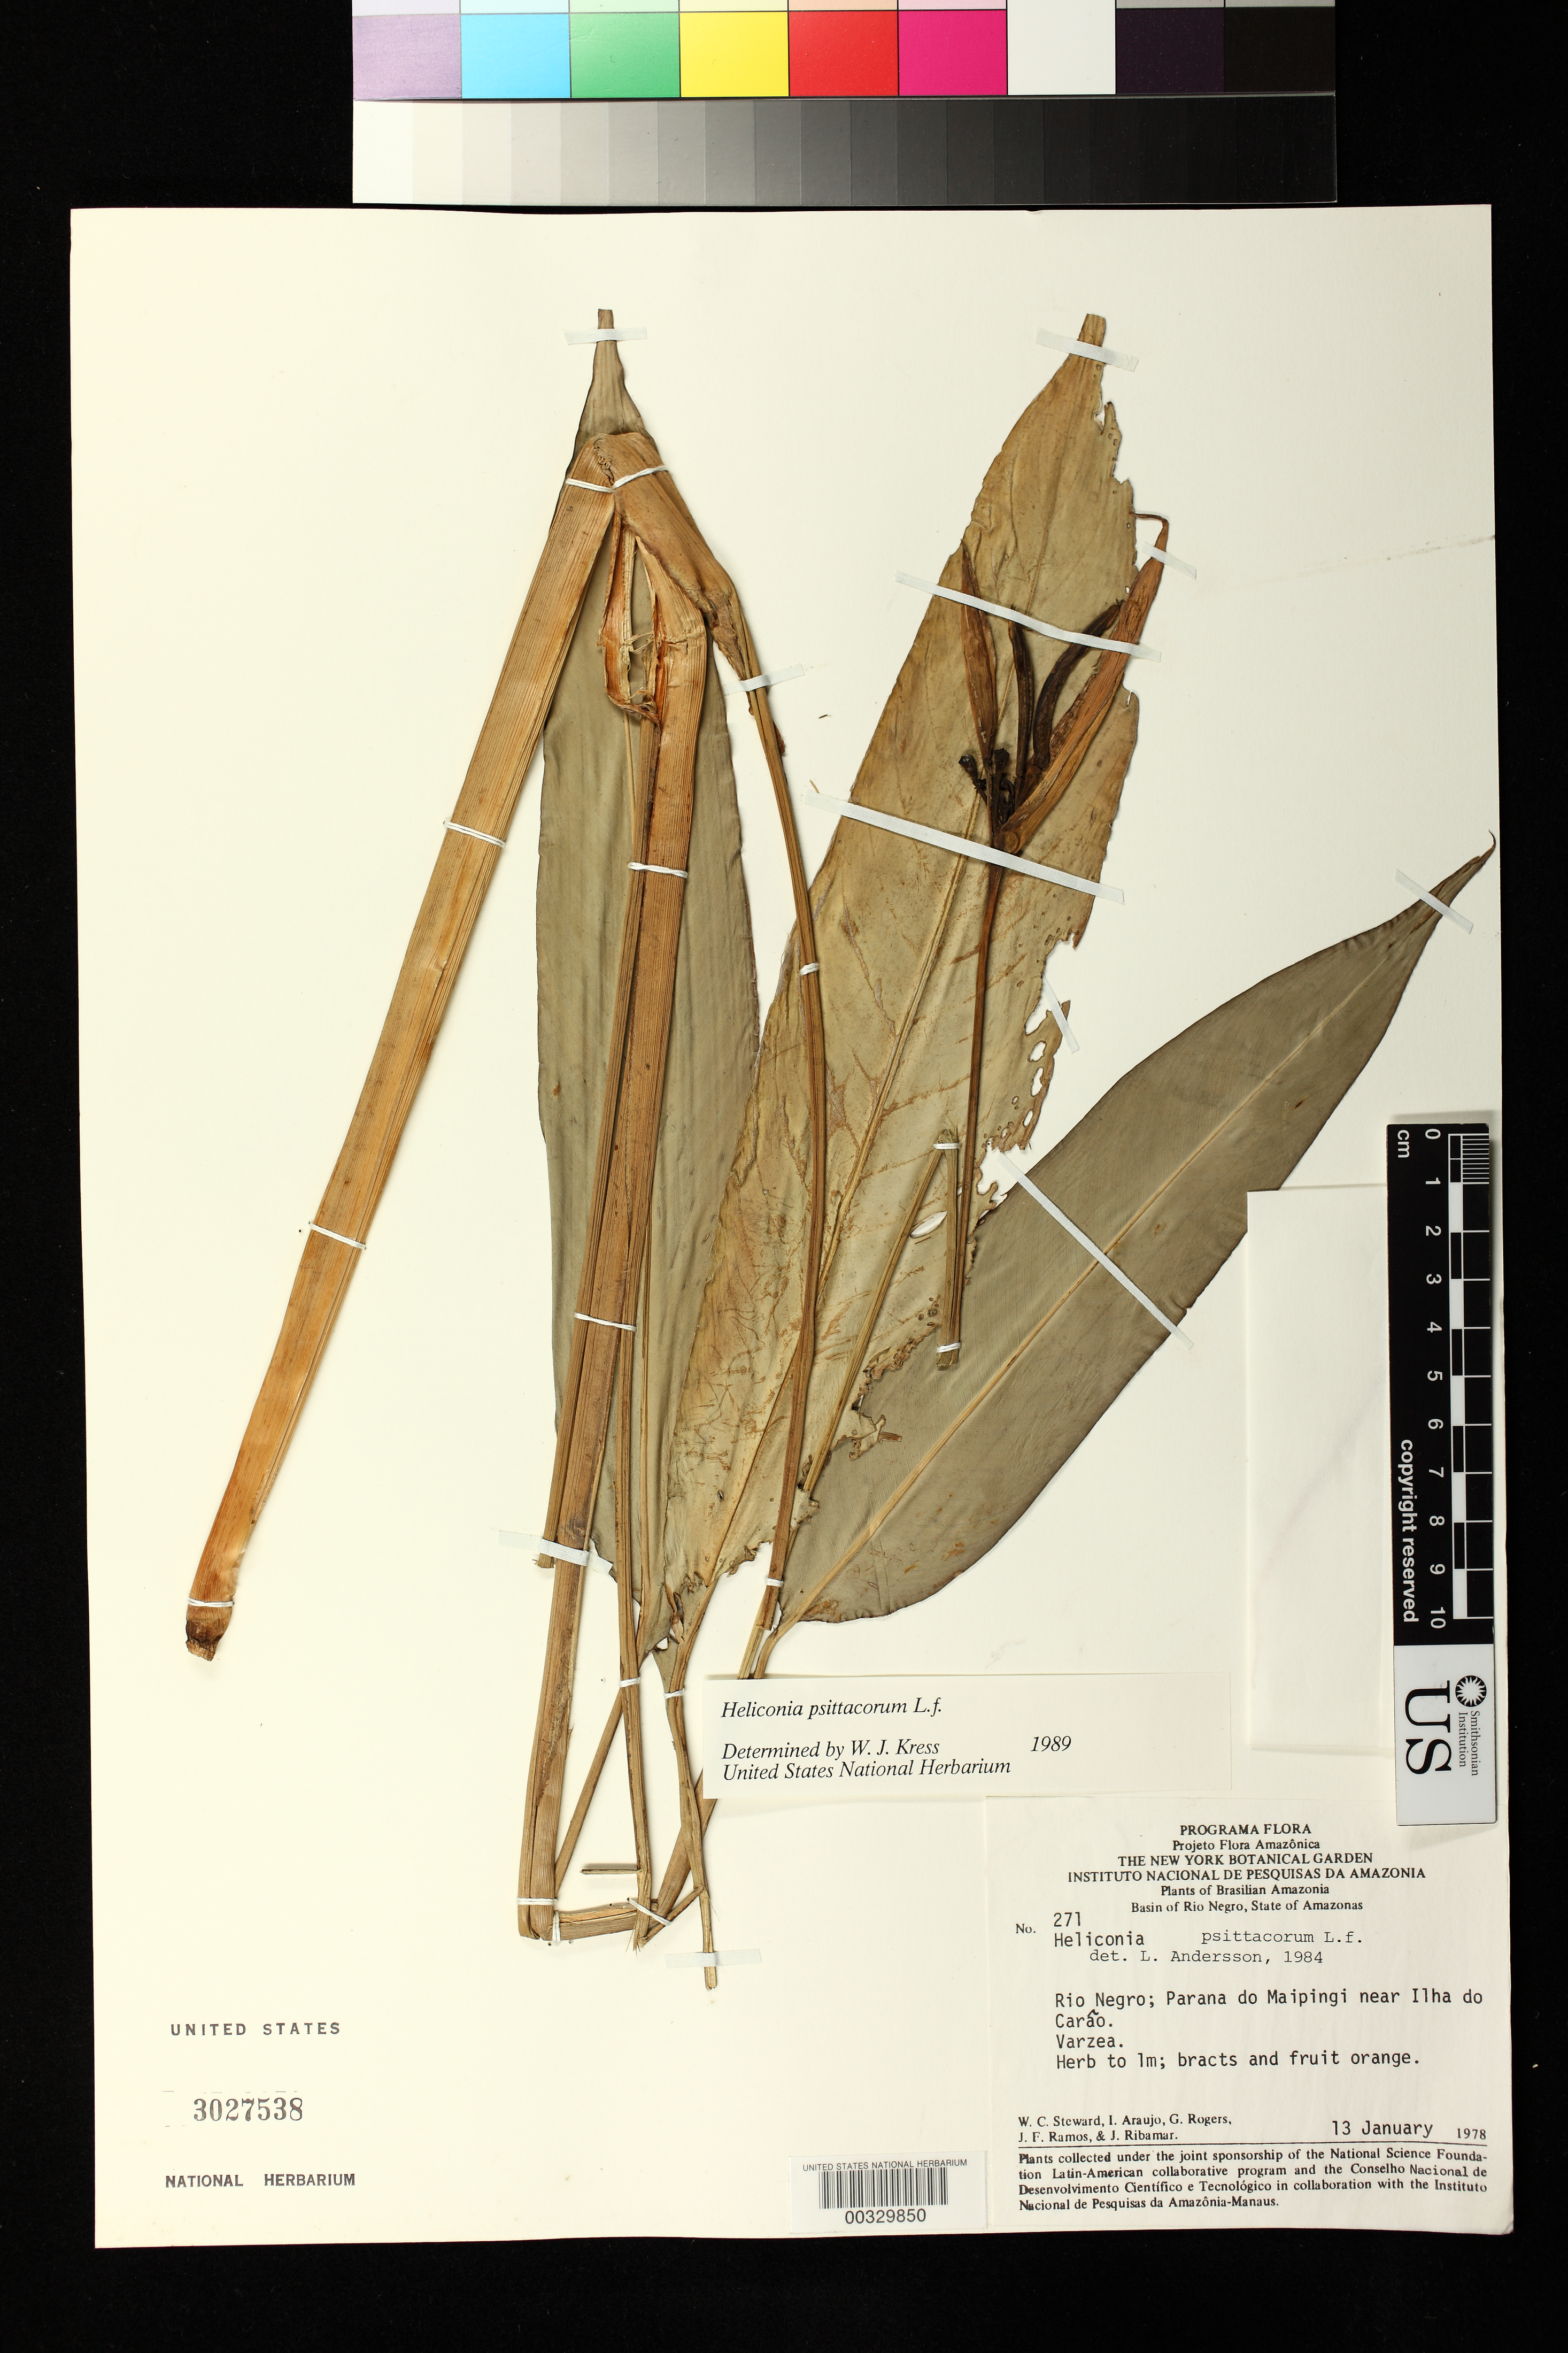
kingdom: Plantae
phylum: Tracheophyta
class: Liliopsida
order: Zingiberales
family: Heliconiaceae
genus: Heliconia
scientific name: Heliconia psittacorum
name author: L. f.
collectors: W. C. Steward, I. Araujo, G. Rogers, J. F. Ramos & J. Ribamar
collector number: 271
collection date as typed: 13 Jan 1978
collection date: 1978-01-13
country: Brazil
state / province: Amazonas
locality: Basin of rio negro, parana do maipingi near ilha do carao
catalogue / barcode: US 3027538